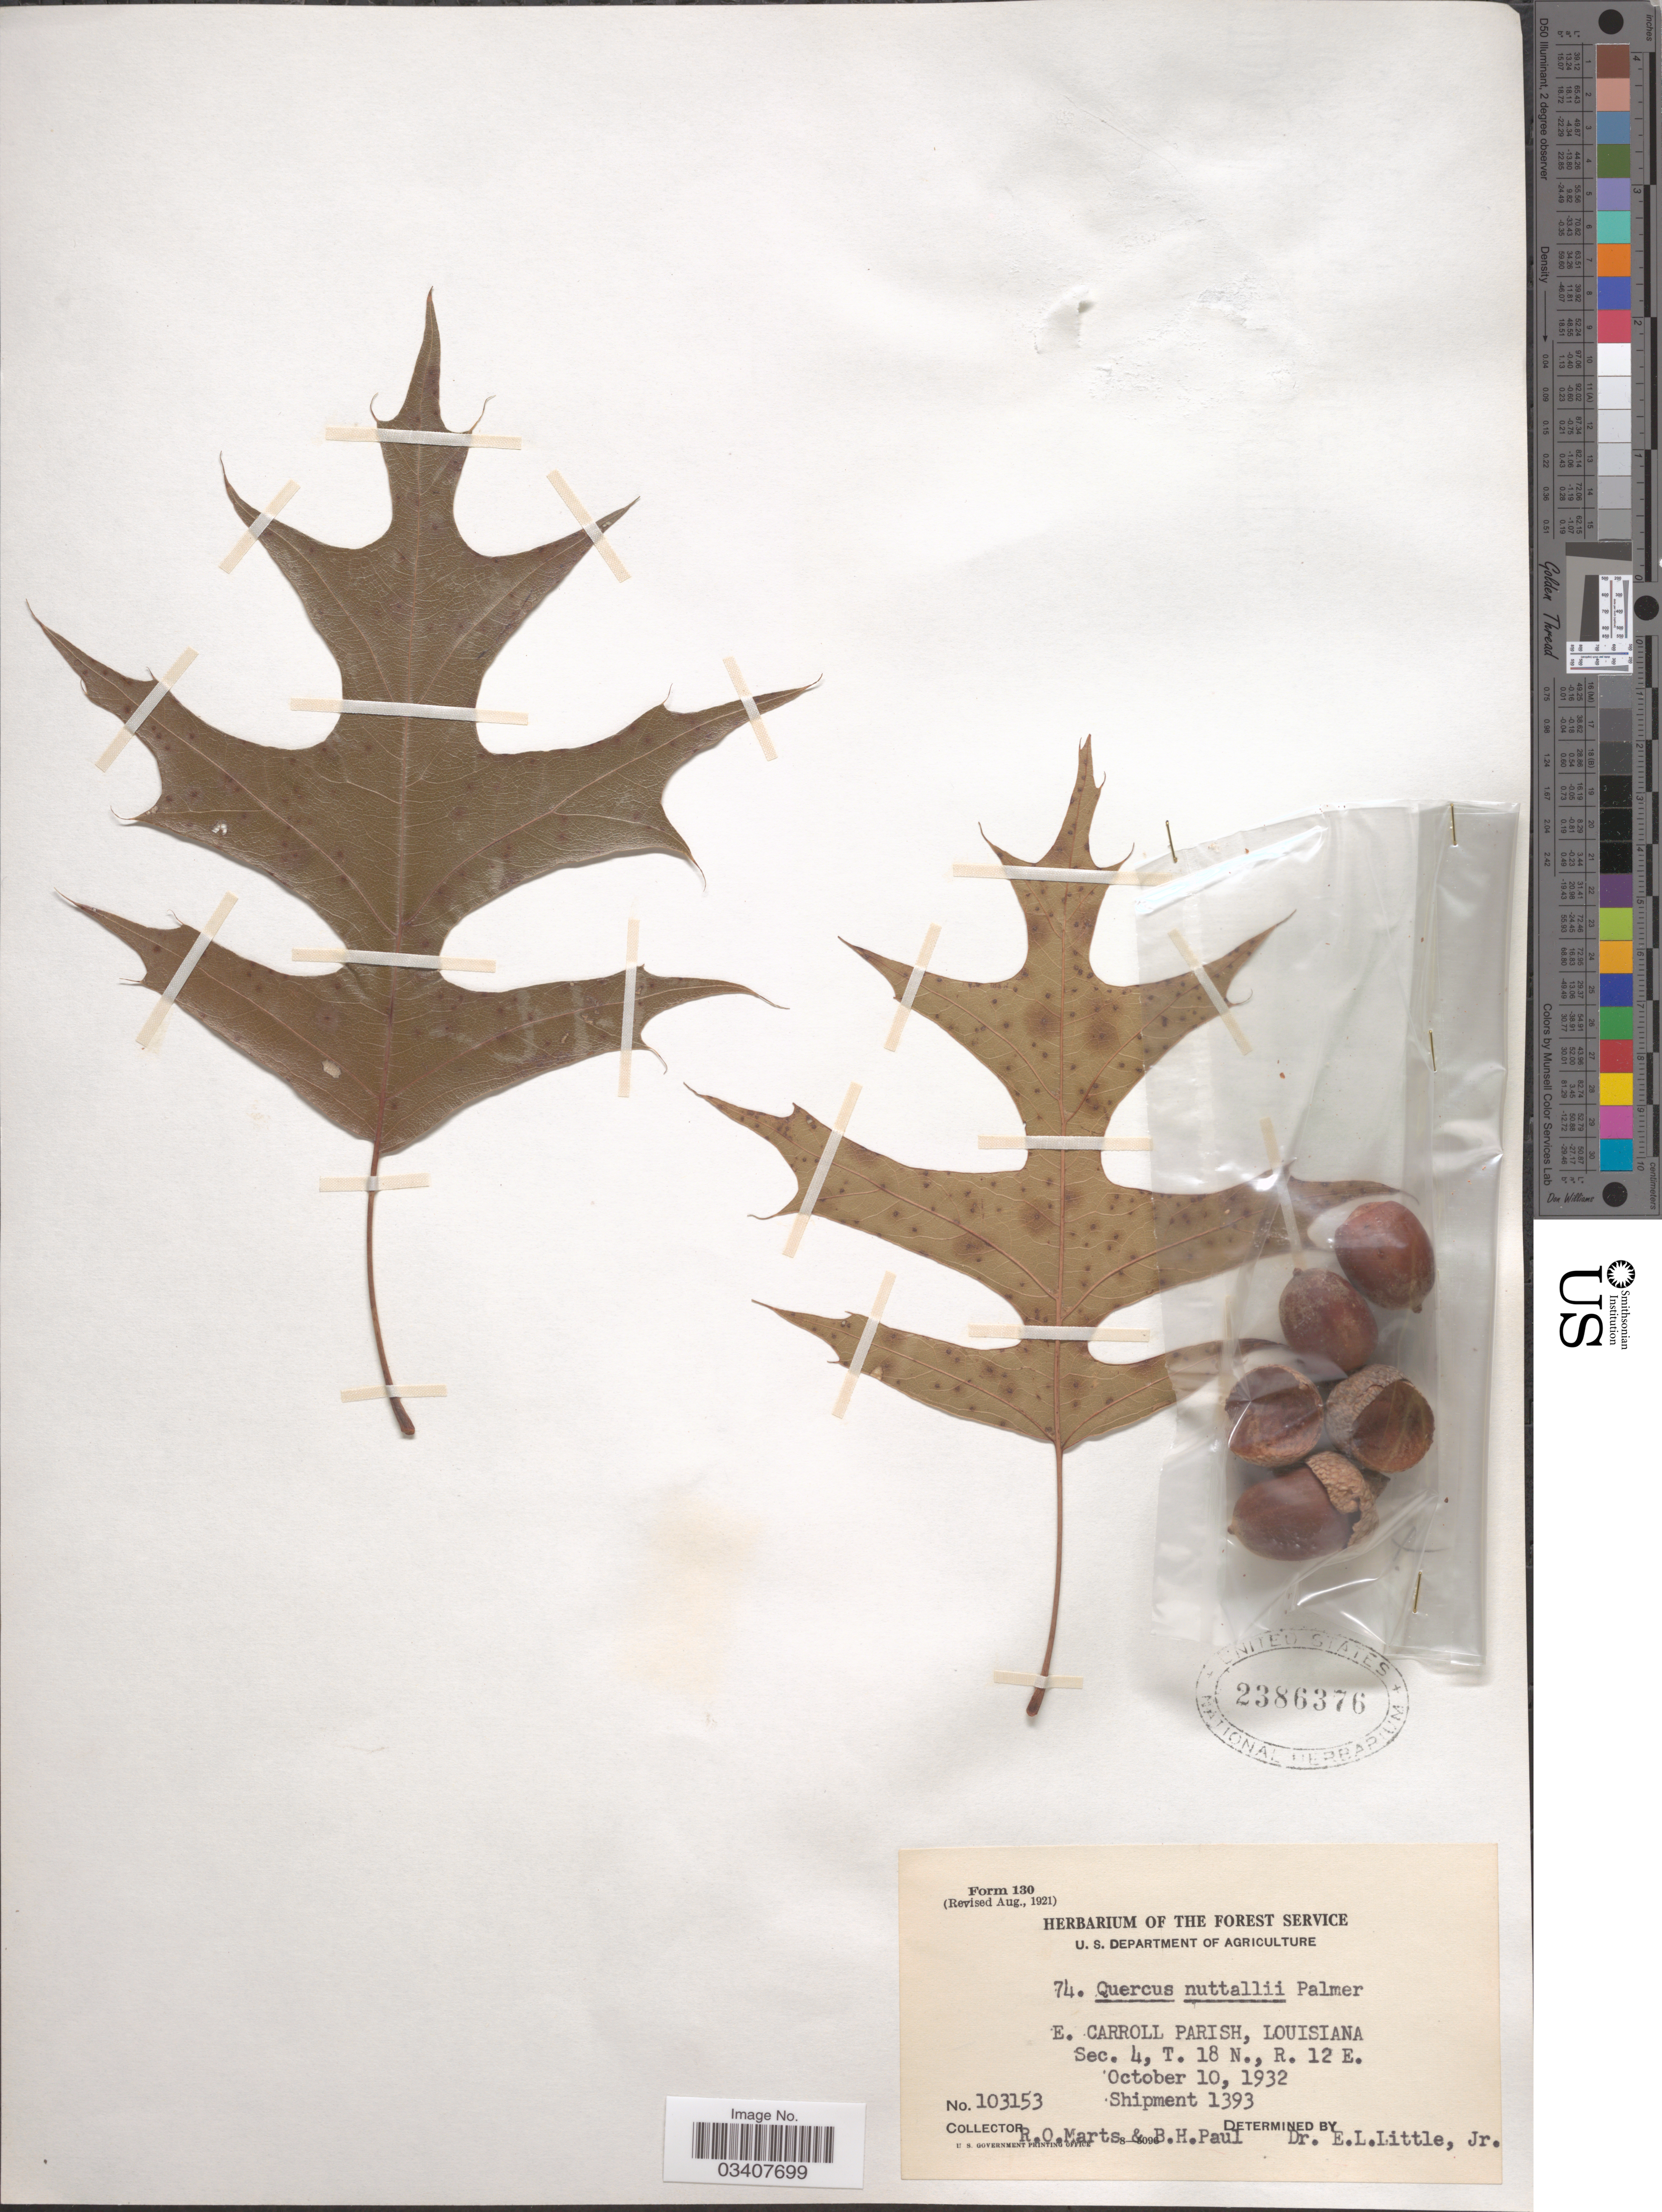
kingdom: Plantae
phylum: Tracheophyta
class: Magnoliopsida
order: Fagales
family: Fagaceae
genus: Quercus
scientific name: Quercus nuttallii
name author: E.J. Palmer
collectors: R. Marts & B. Paul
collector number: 103153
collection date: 1932-10-10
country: United States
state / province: Louisiana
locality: E. Carroll Parish. Sec. 4, T. 18 N., R. 12 E.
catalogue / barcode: US 2386376